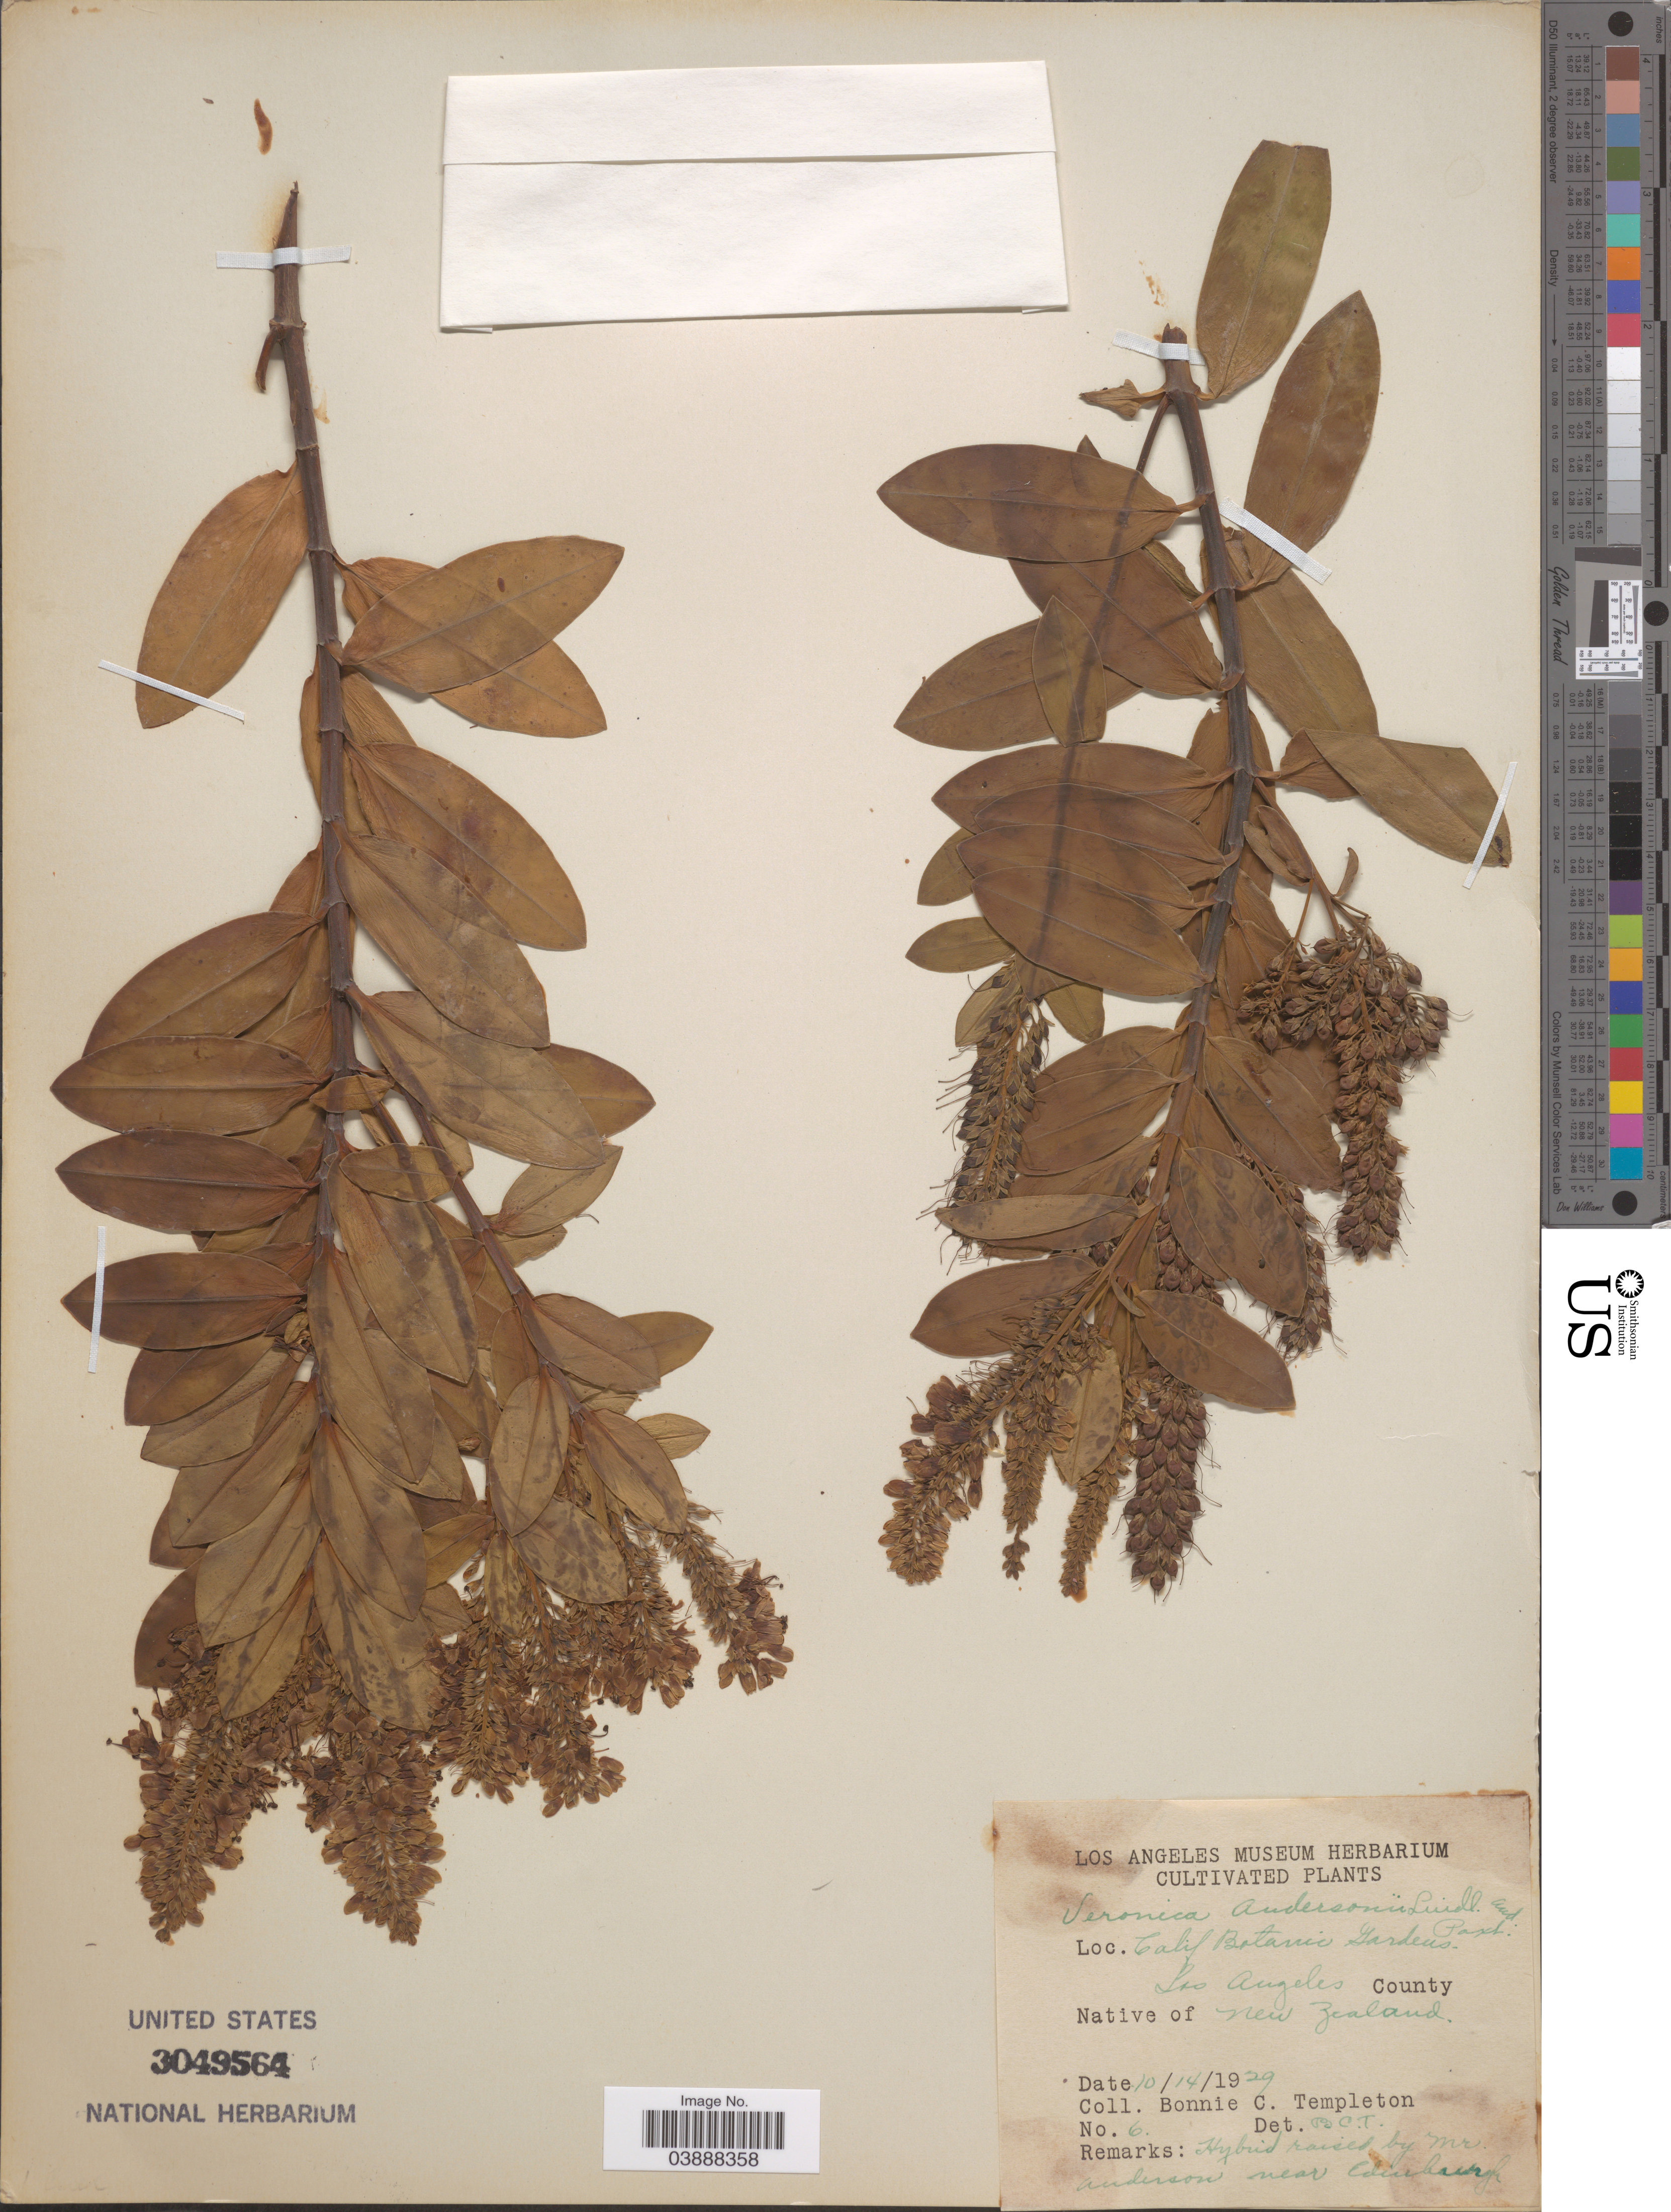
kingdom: Plantae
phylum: Tracheophyta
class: Magnoliopsida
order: Lamiales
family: Plantaginaceae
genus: Veronica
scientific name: Veronica andersonii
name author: Lindl. & Paxton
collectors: B. Templeton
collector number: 6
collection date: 1929-10-14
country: United States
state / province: California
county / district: Los Angeles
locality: Calif Botanic Gardens. Los Angeles County.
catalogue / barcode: US 3049564